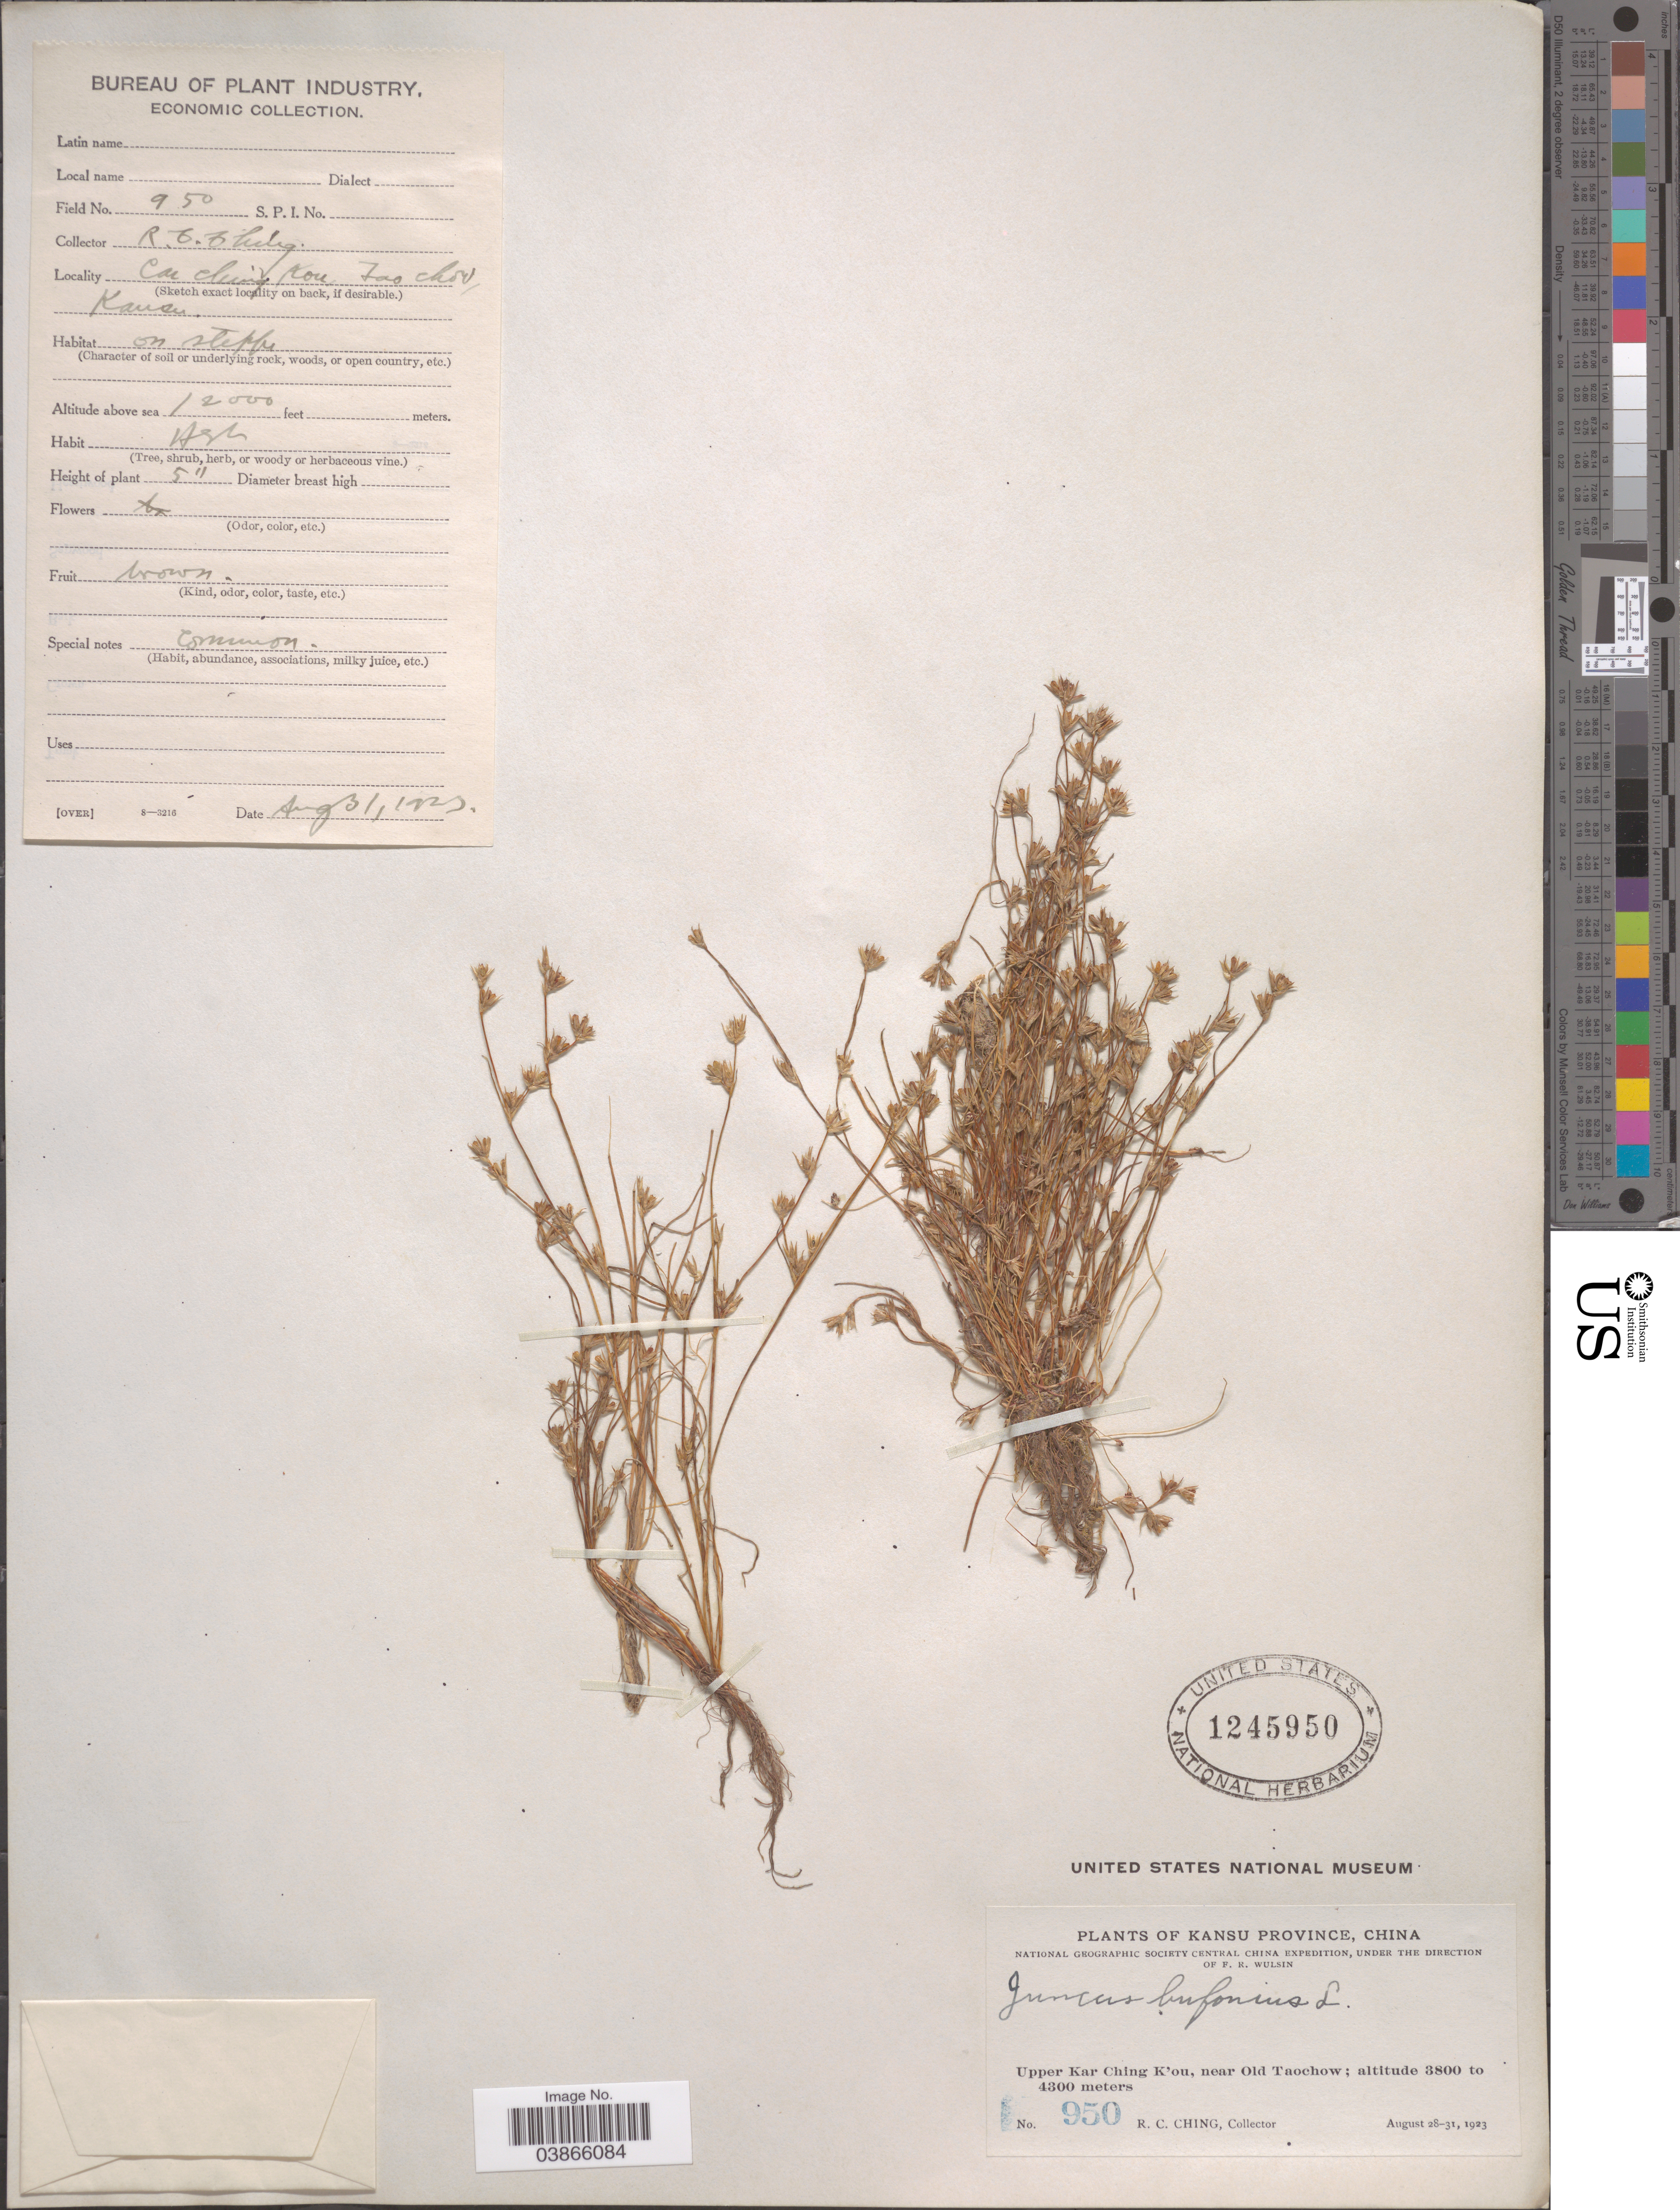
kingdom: Plantae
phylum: Tracheophyta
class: Liliopsida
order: Poales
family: Juncaceae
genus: Juncus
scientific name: Juncus bufonius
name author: L.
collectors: R. C. Ching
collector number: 950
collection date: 1923-08-31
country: China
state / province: Gansu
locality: Kansu Province. Upper Kar Ching K'ou, near Old Taochow. Car Ching Kou, Tao Chow.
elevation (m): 3658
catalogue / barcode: US 1245950